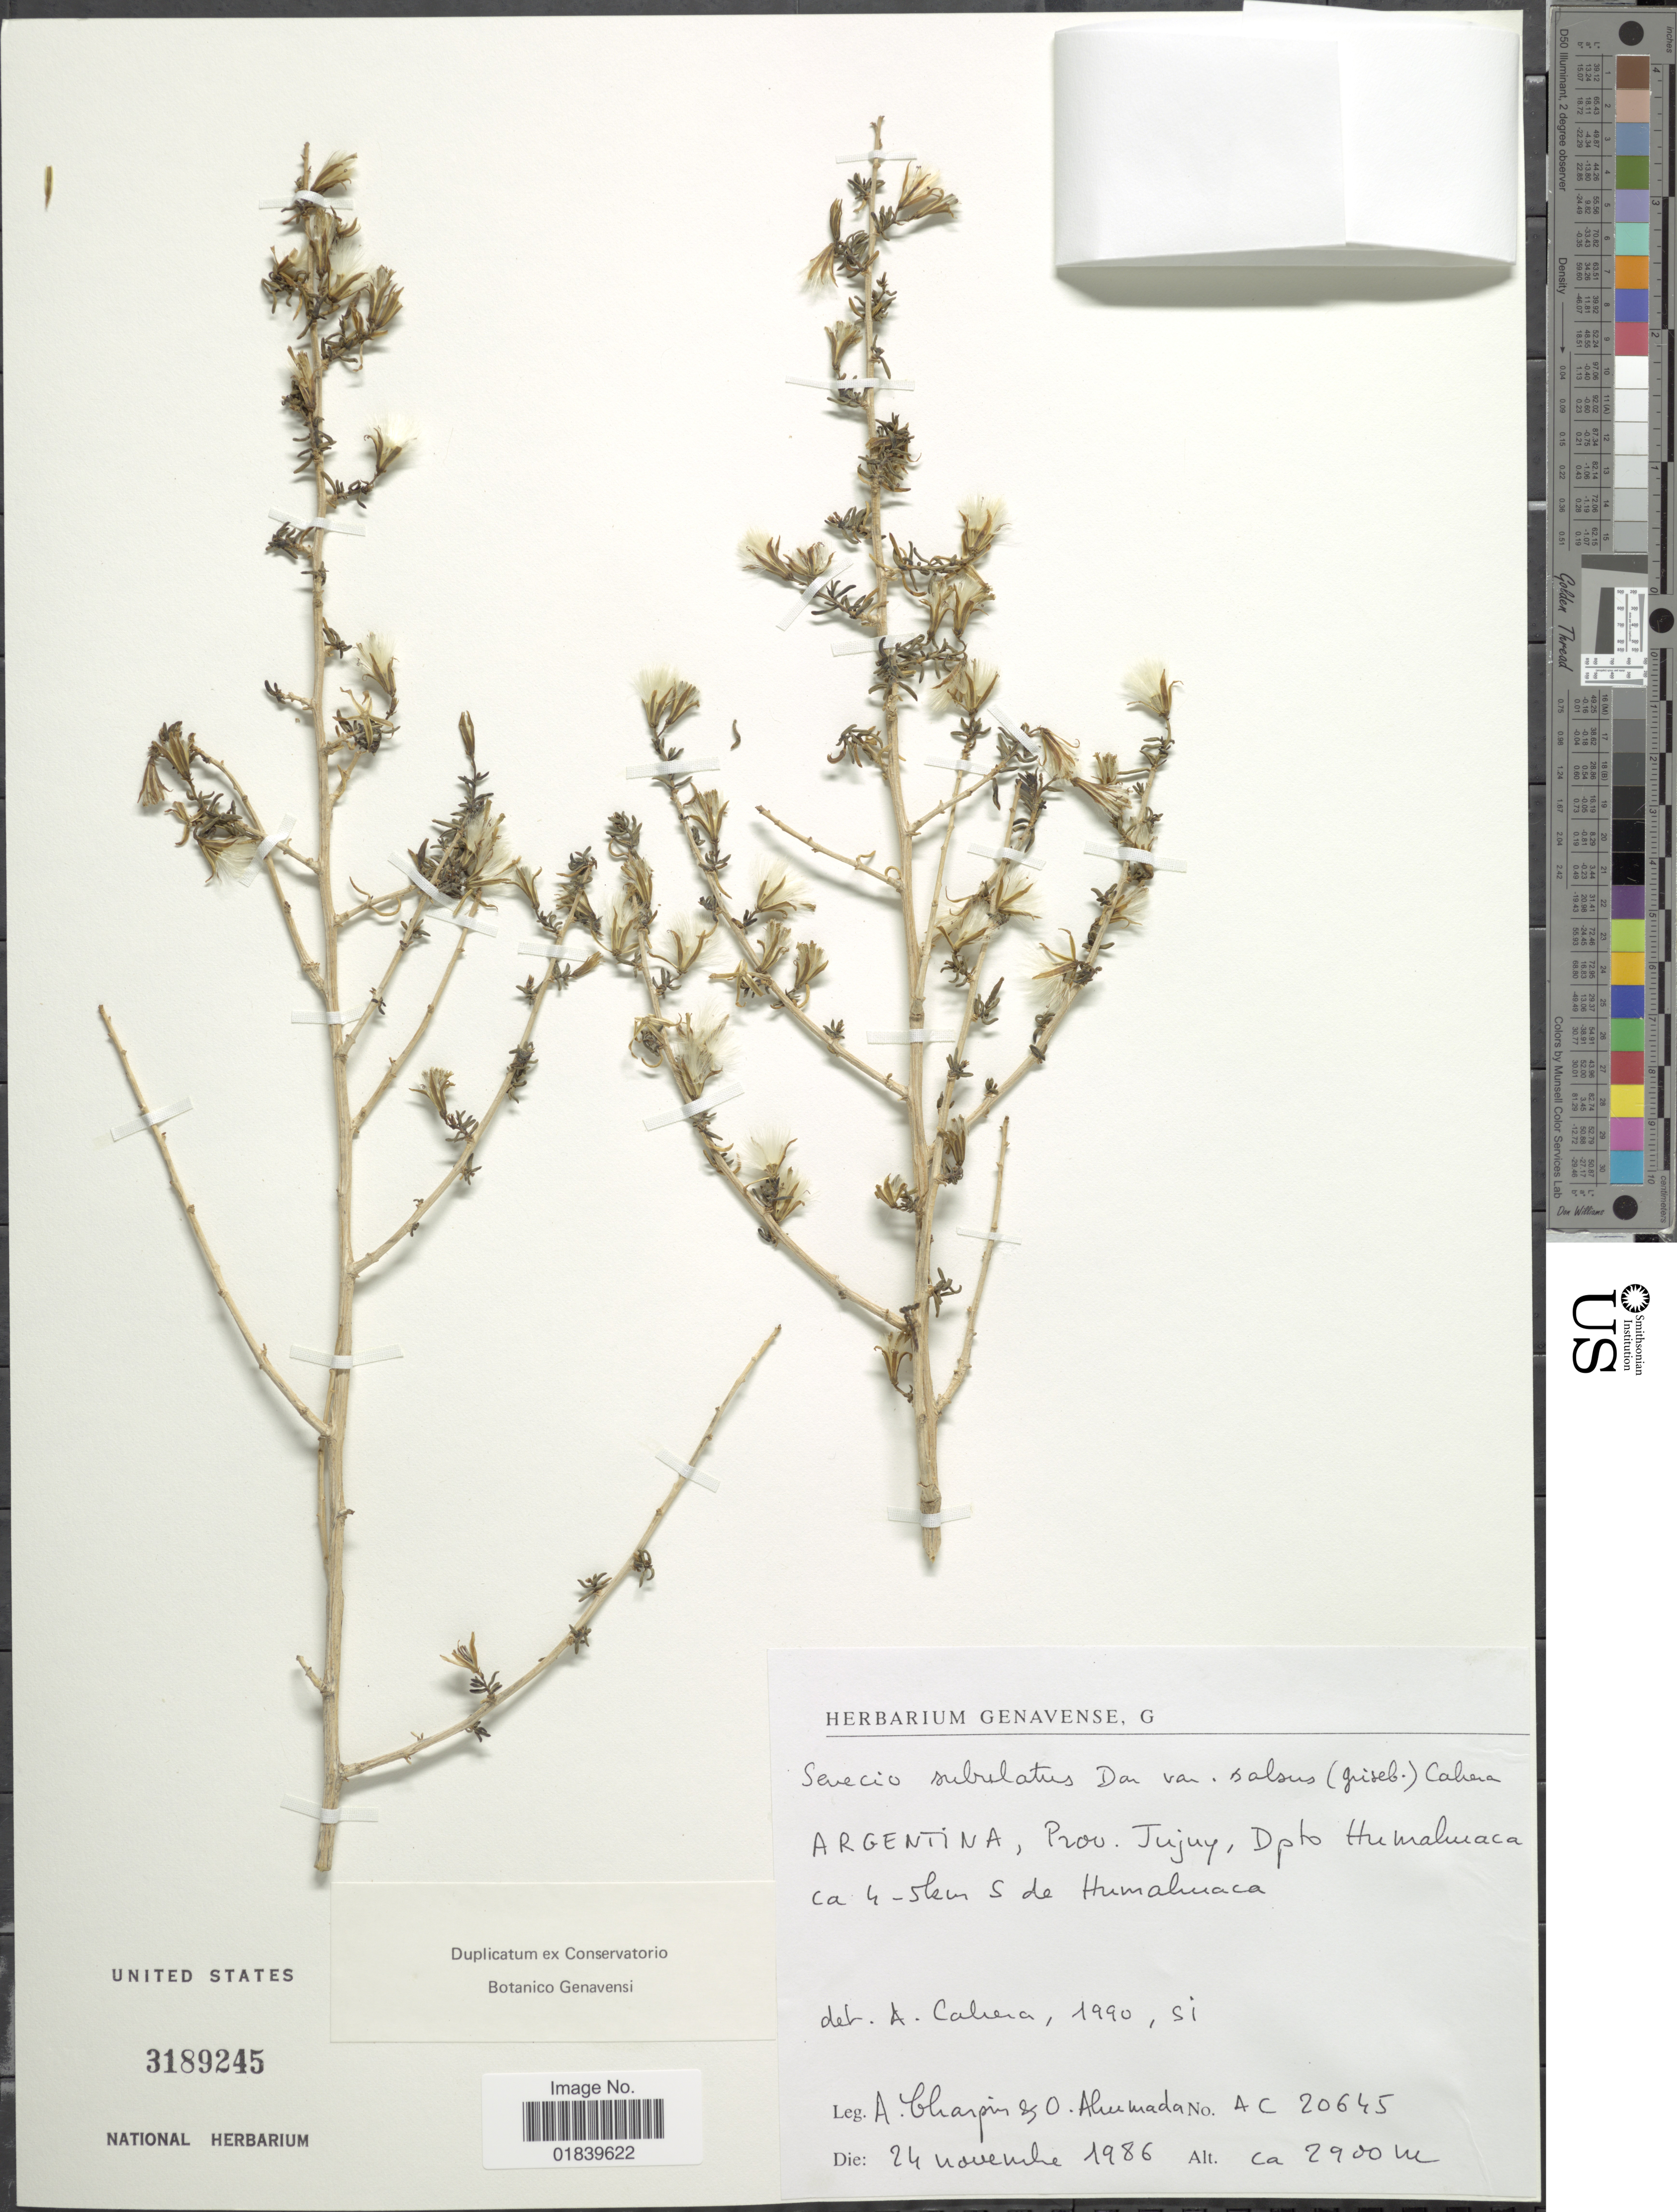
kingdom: Plantae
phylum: Tracheophyta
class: Magnoliopsida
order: Asterales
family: Asteraceae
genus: Senecio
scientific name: Senecio subulatus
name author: D. Don ex Hook. & Arn.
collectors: A. Charpin & O. Ahumada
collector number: AC20645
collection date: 1986-11-24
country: Argentina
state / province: Jujuy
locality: Argentina, Prov. Jujuy, Dpto, Humalmaca, ca.4-5 km S de Humalmaca.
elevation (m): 2900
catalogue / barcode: US 3189245